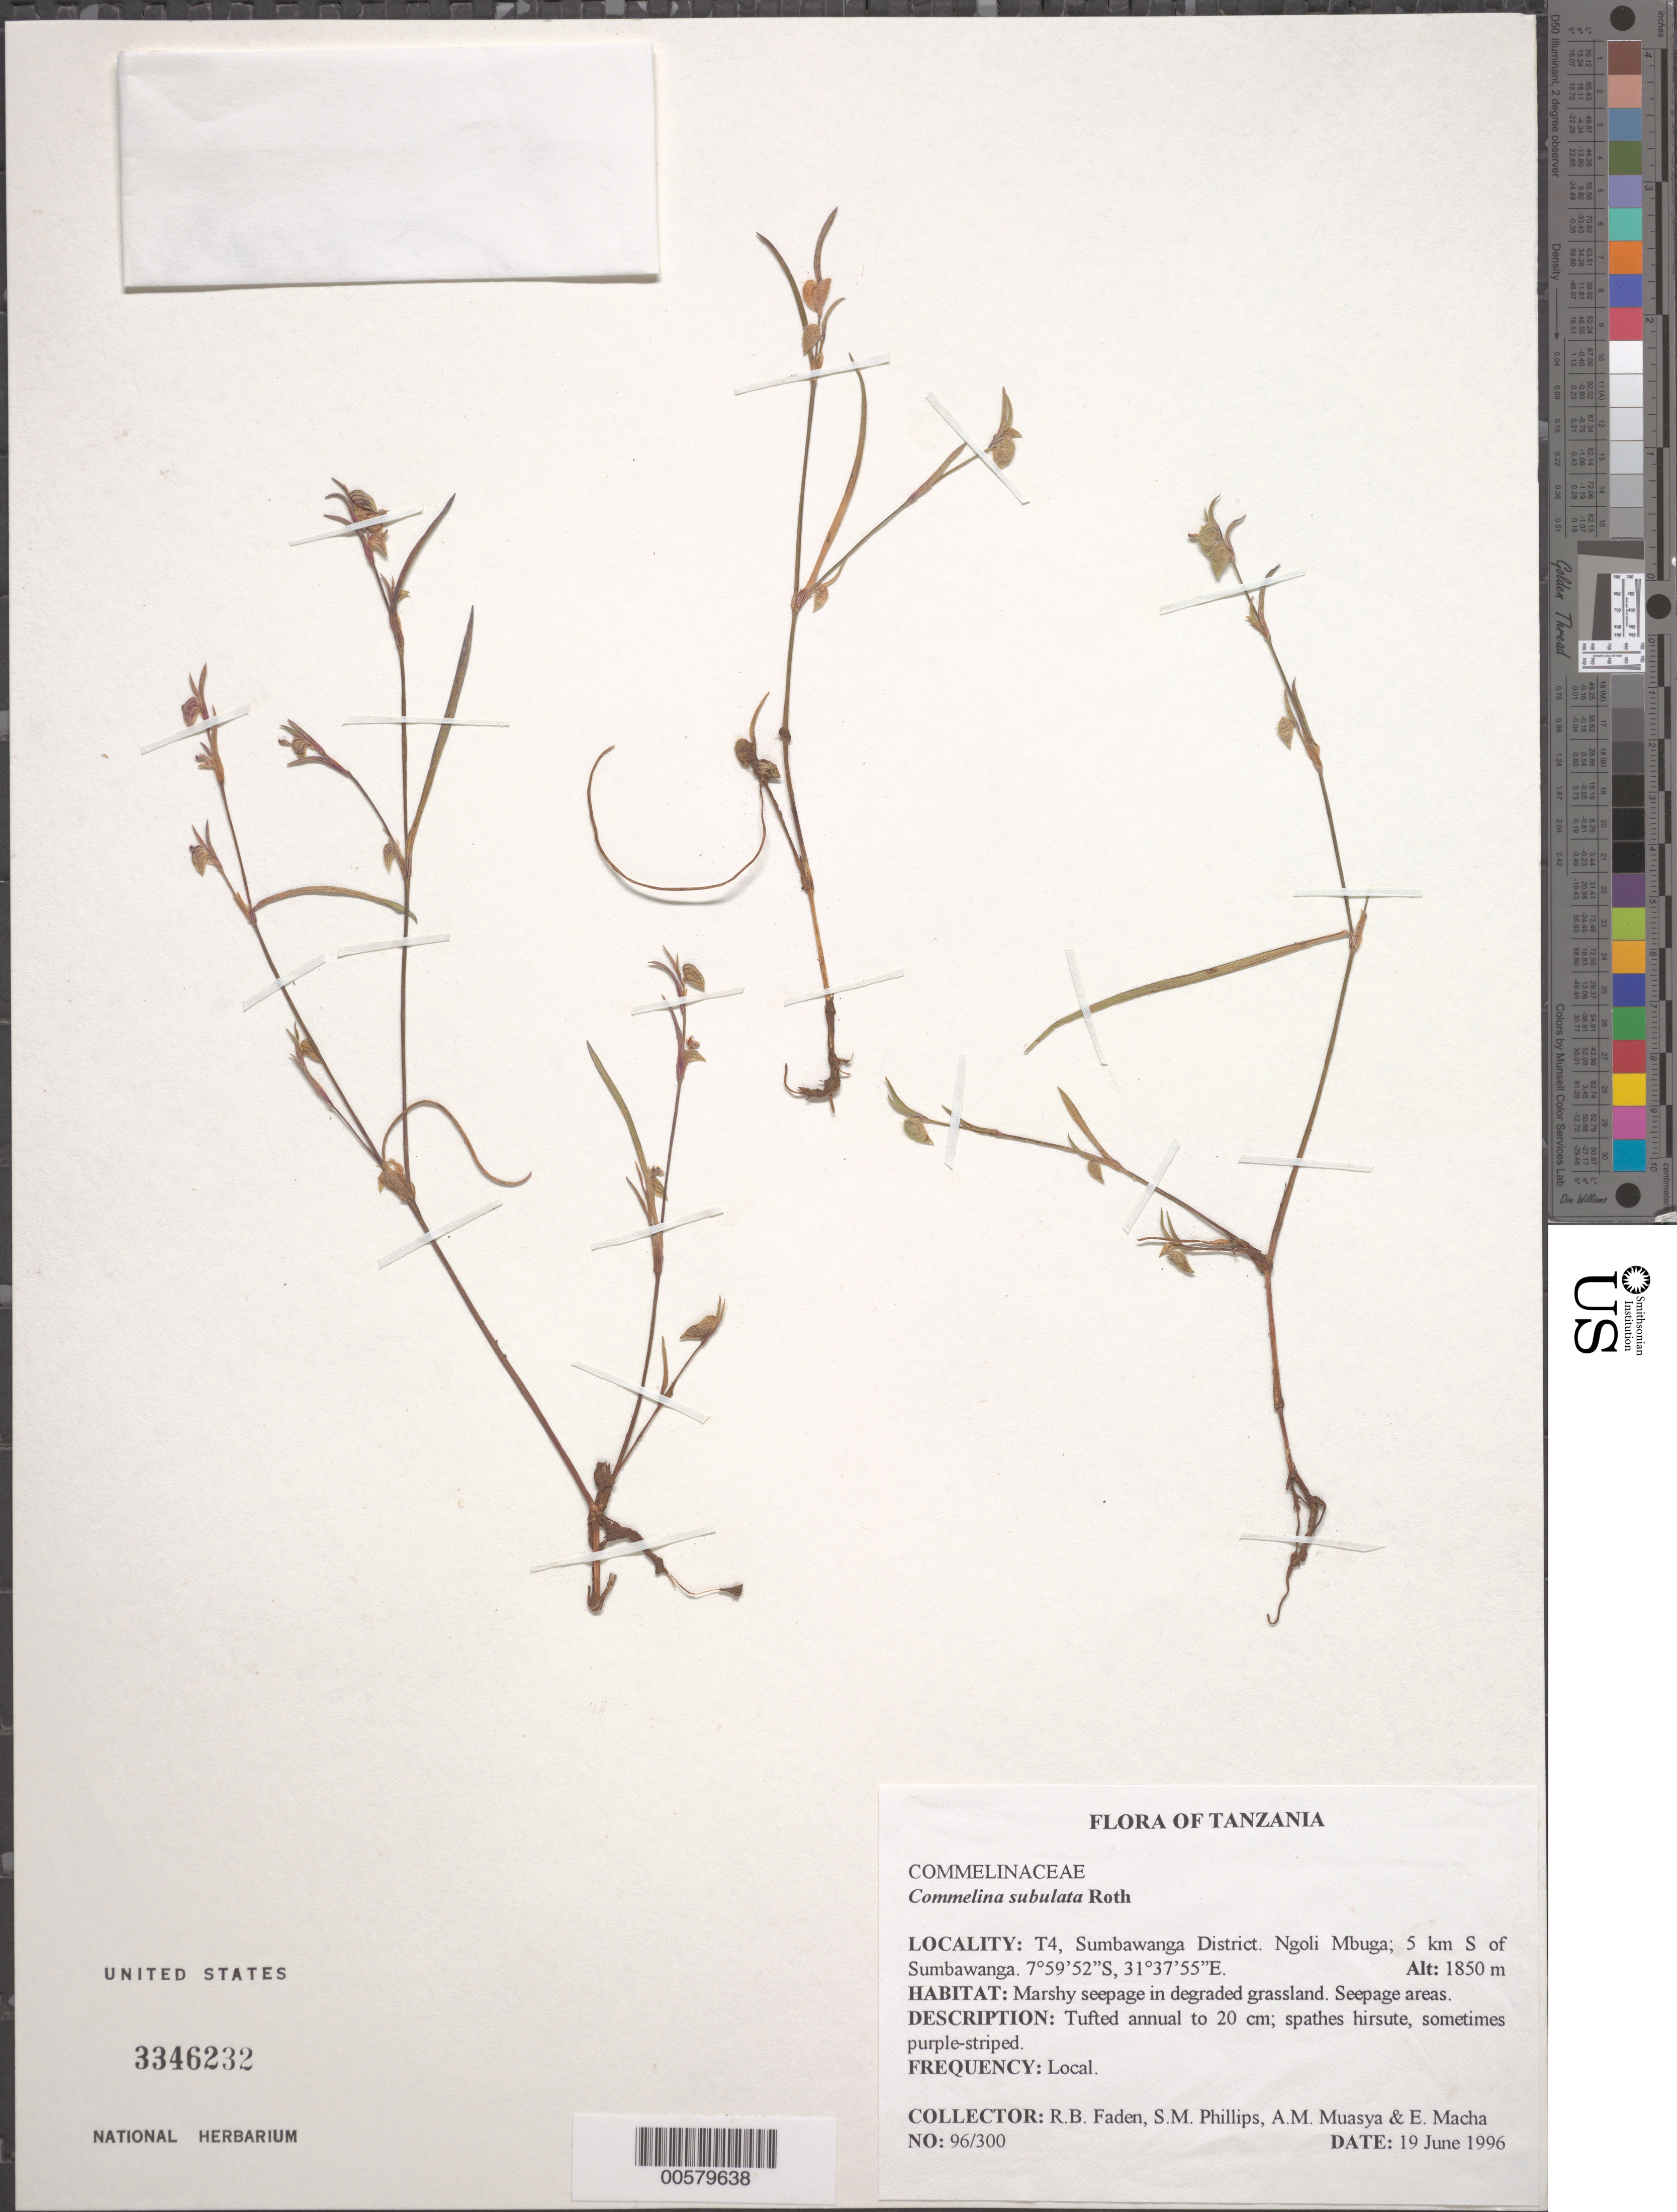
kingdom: Plantae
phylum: Tracheophyta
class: Liliopsida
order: Commelinales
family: Commelinaceae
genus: Commelina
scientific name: Commelina subulata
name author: Roth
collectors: R. B. Faden, S. M. Phillips, A. Muasya & E. Macha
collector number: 96/300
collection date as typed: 19 Jun 1996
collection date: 1996-06-19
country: Tanzania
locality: T4, sumbawanga dist., ngoli mbuga, s of sumbawanga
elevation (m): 1850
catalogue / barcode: US 3346232